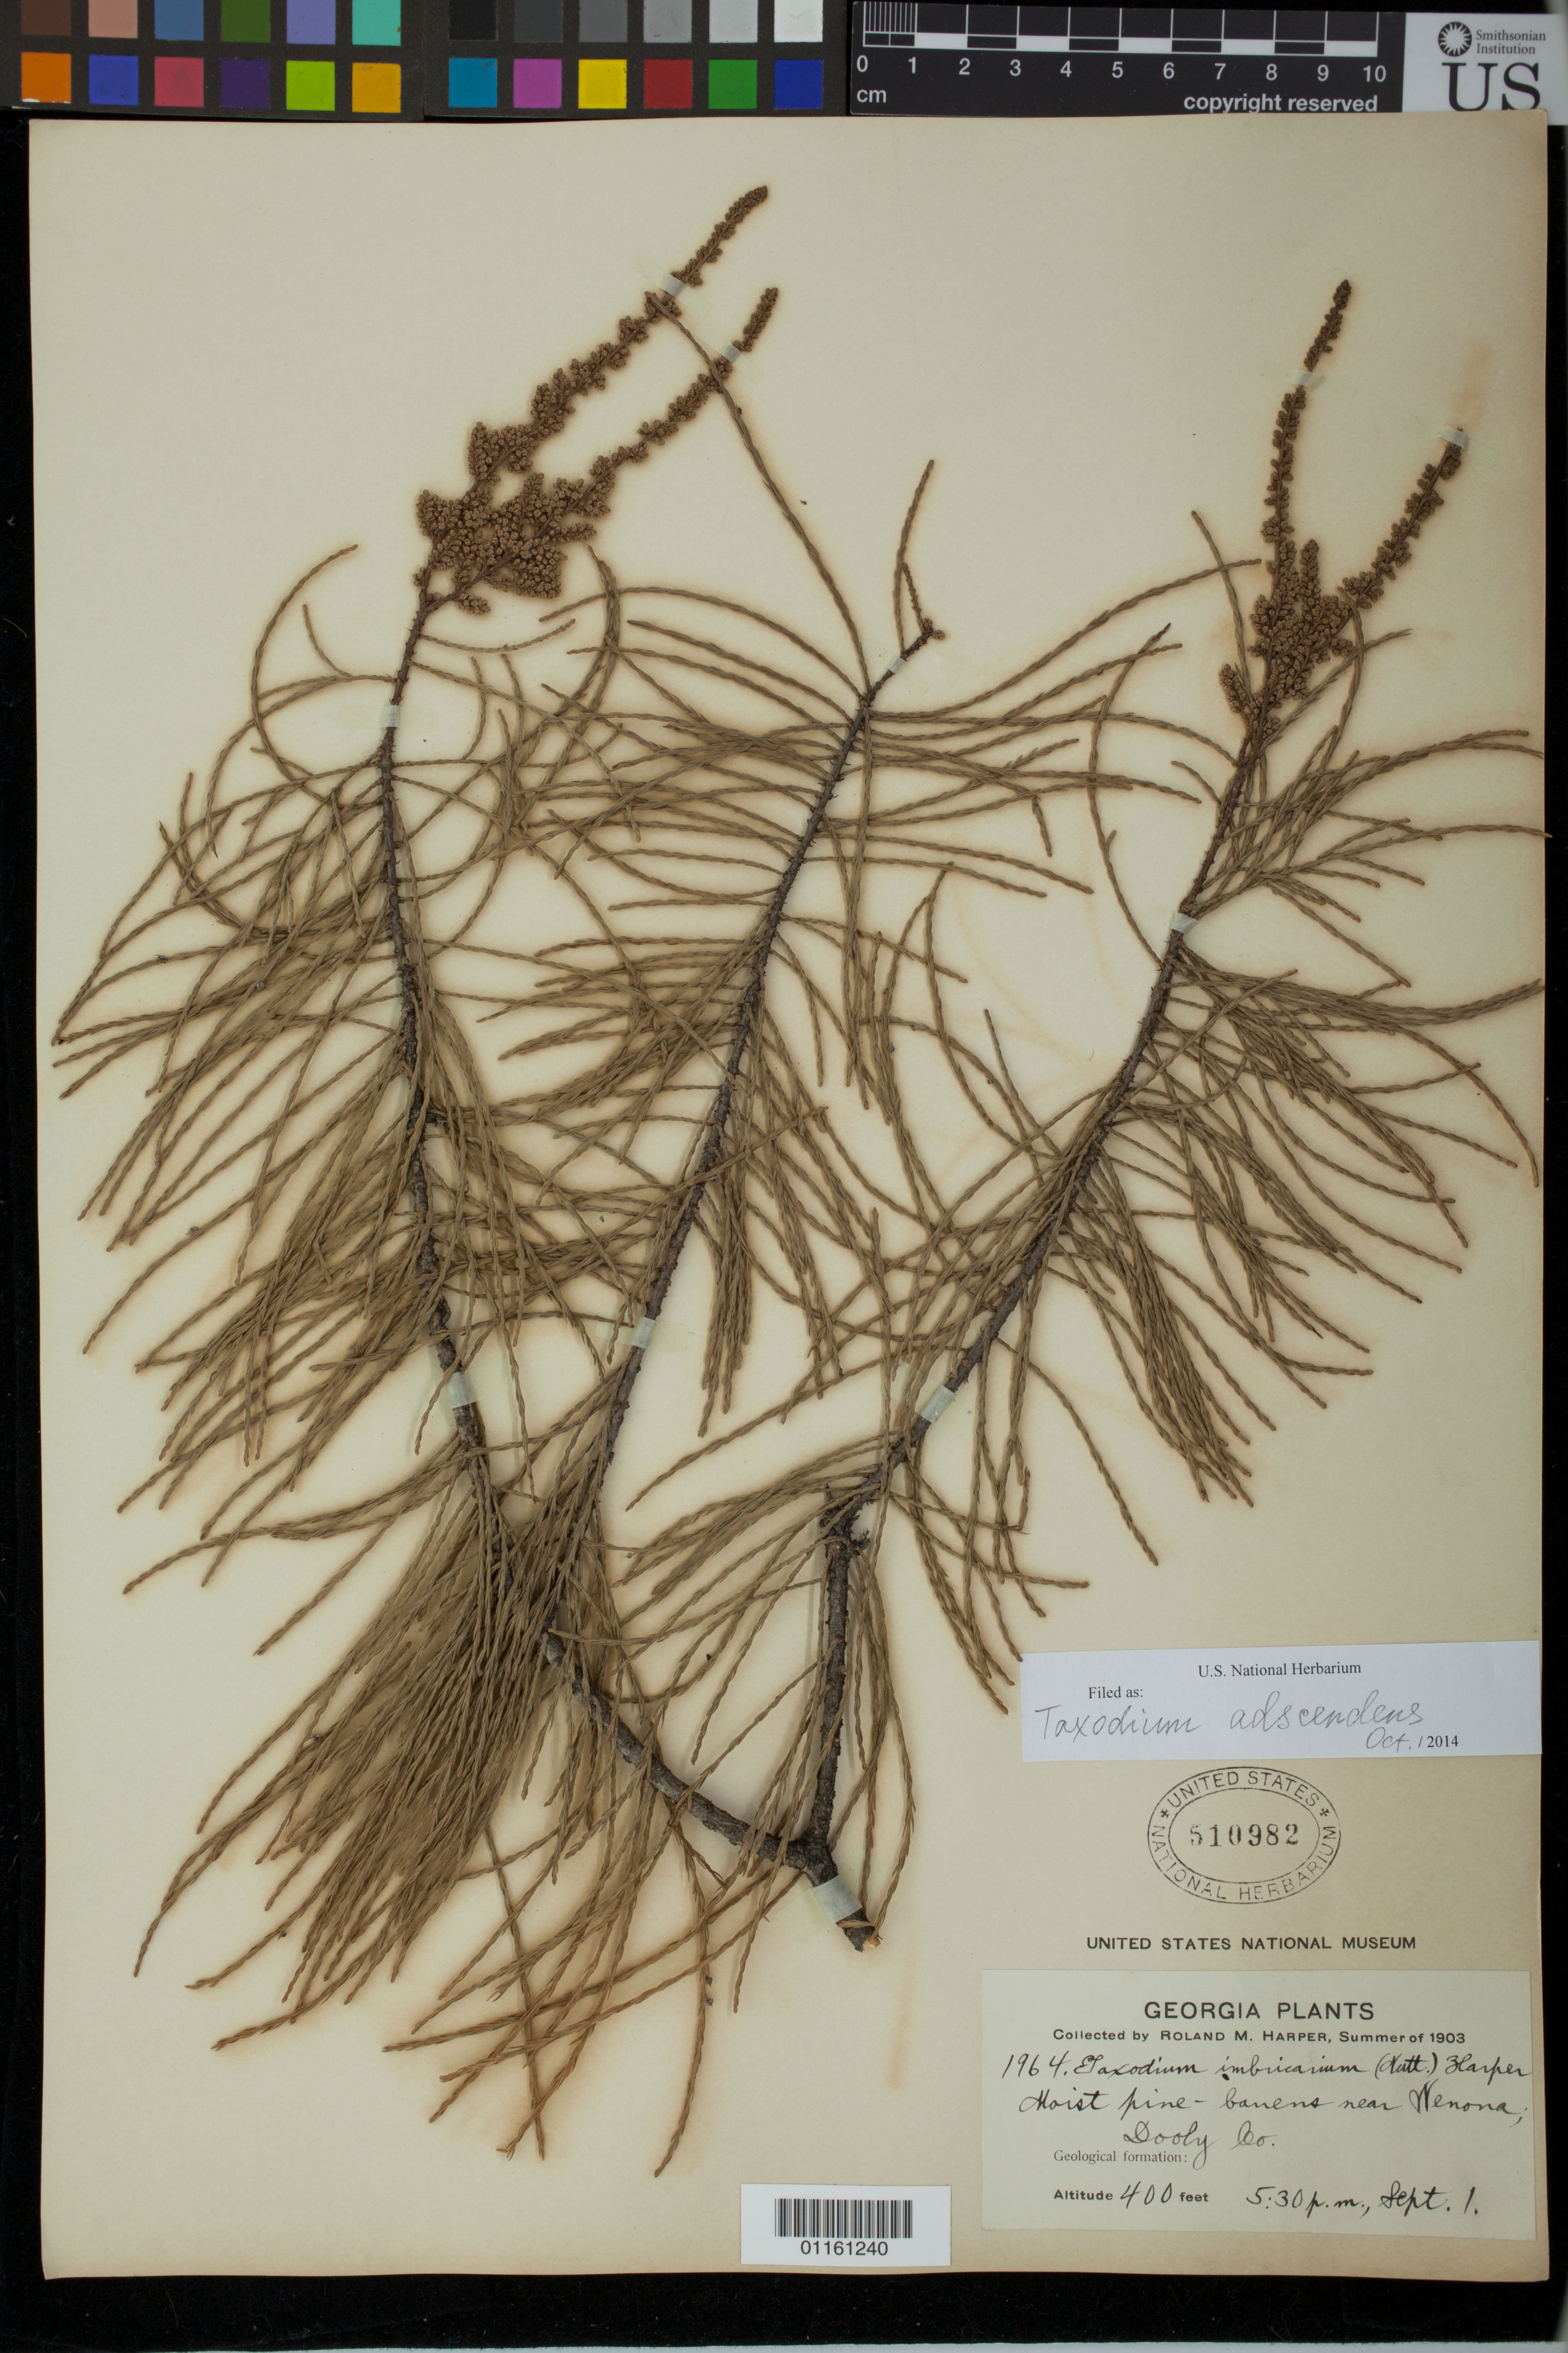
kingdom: Plantae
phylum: Tracheophyta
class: Pinopsida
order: Pinales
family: Cupressaceae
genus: Taxodium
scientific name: Taxodium ascendens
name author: Brongn.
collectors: R. M. Harper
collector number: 1964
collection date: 1903-09-01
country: United States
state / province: Georgia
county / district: Dooly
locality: Moist pine-barrens near Wenona.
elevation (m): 122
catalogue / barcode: US 510982